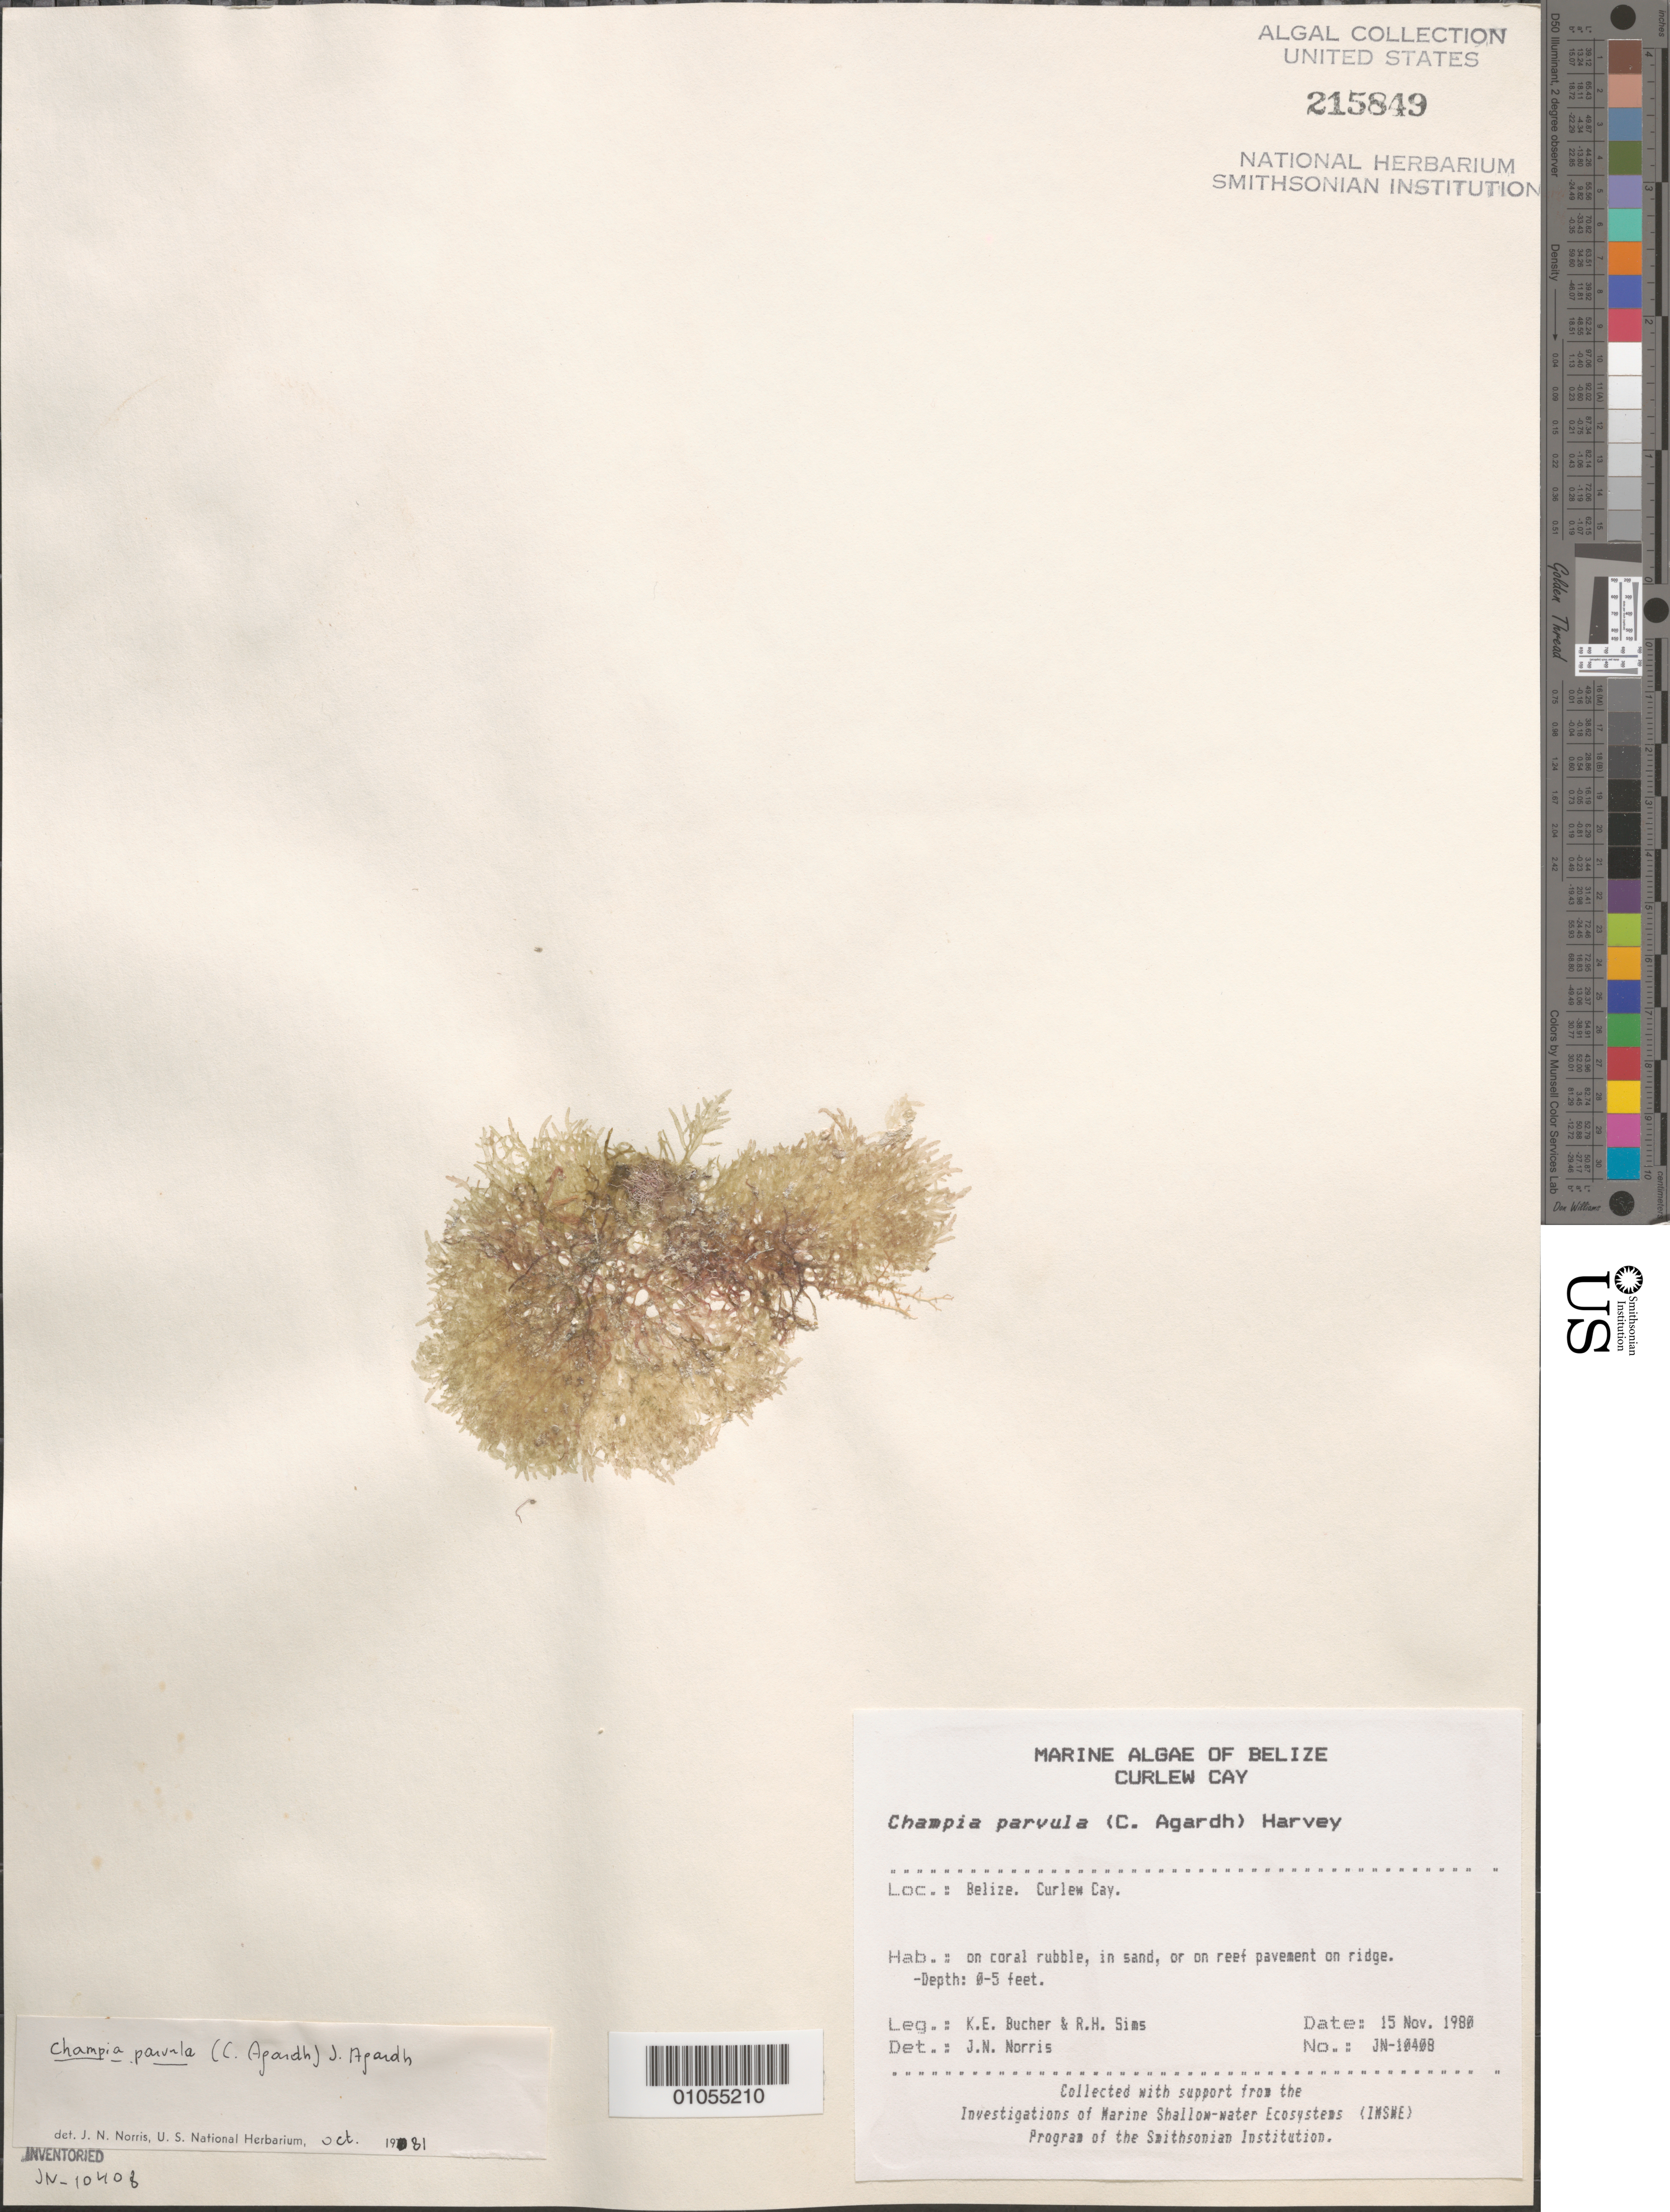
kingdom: Plantae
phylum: Rhodophyta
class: Florideophyceae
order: Rhodymeniales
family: Champiaceae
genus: Champia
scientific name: Champia parvula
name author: (C. Agardh) Harv.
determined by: Norris, James N.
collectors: K. E. Bucher & R. H. Sims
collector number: JN-10408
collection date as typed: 15 Nov 1980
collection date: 1980-11-15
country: Belize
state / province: Stann Creek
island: Curlew Cay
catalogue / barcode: US 215849